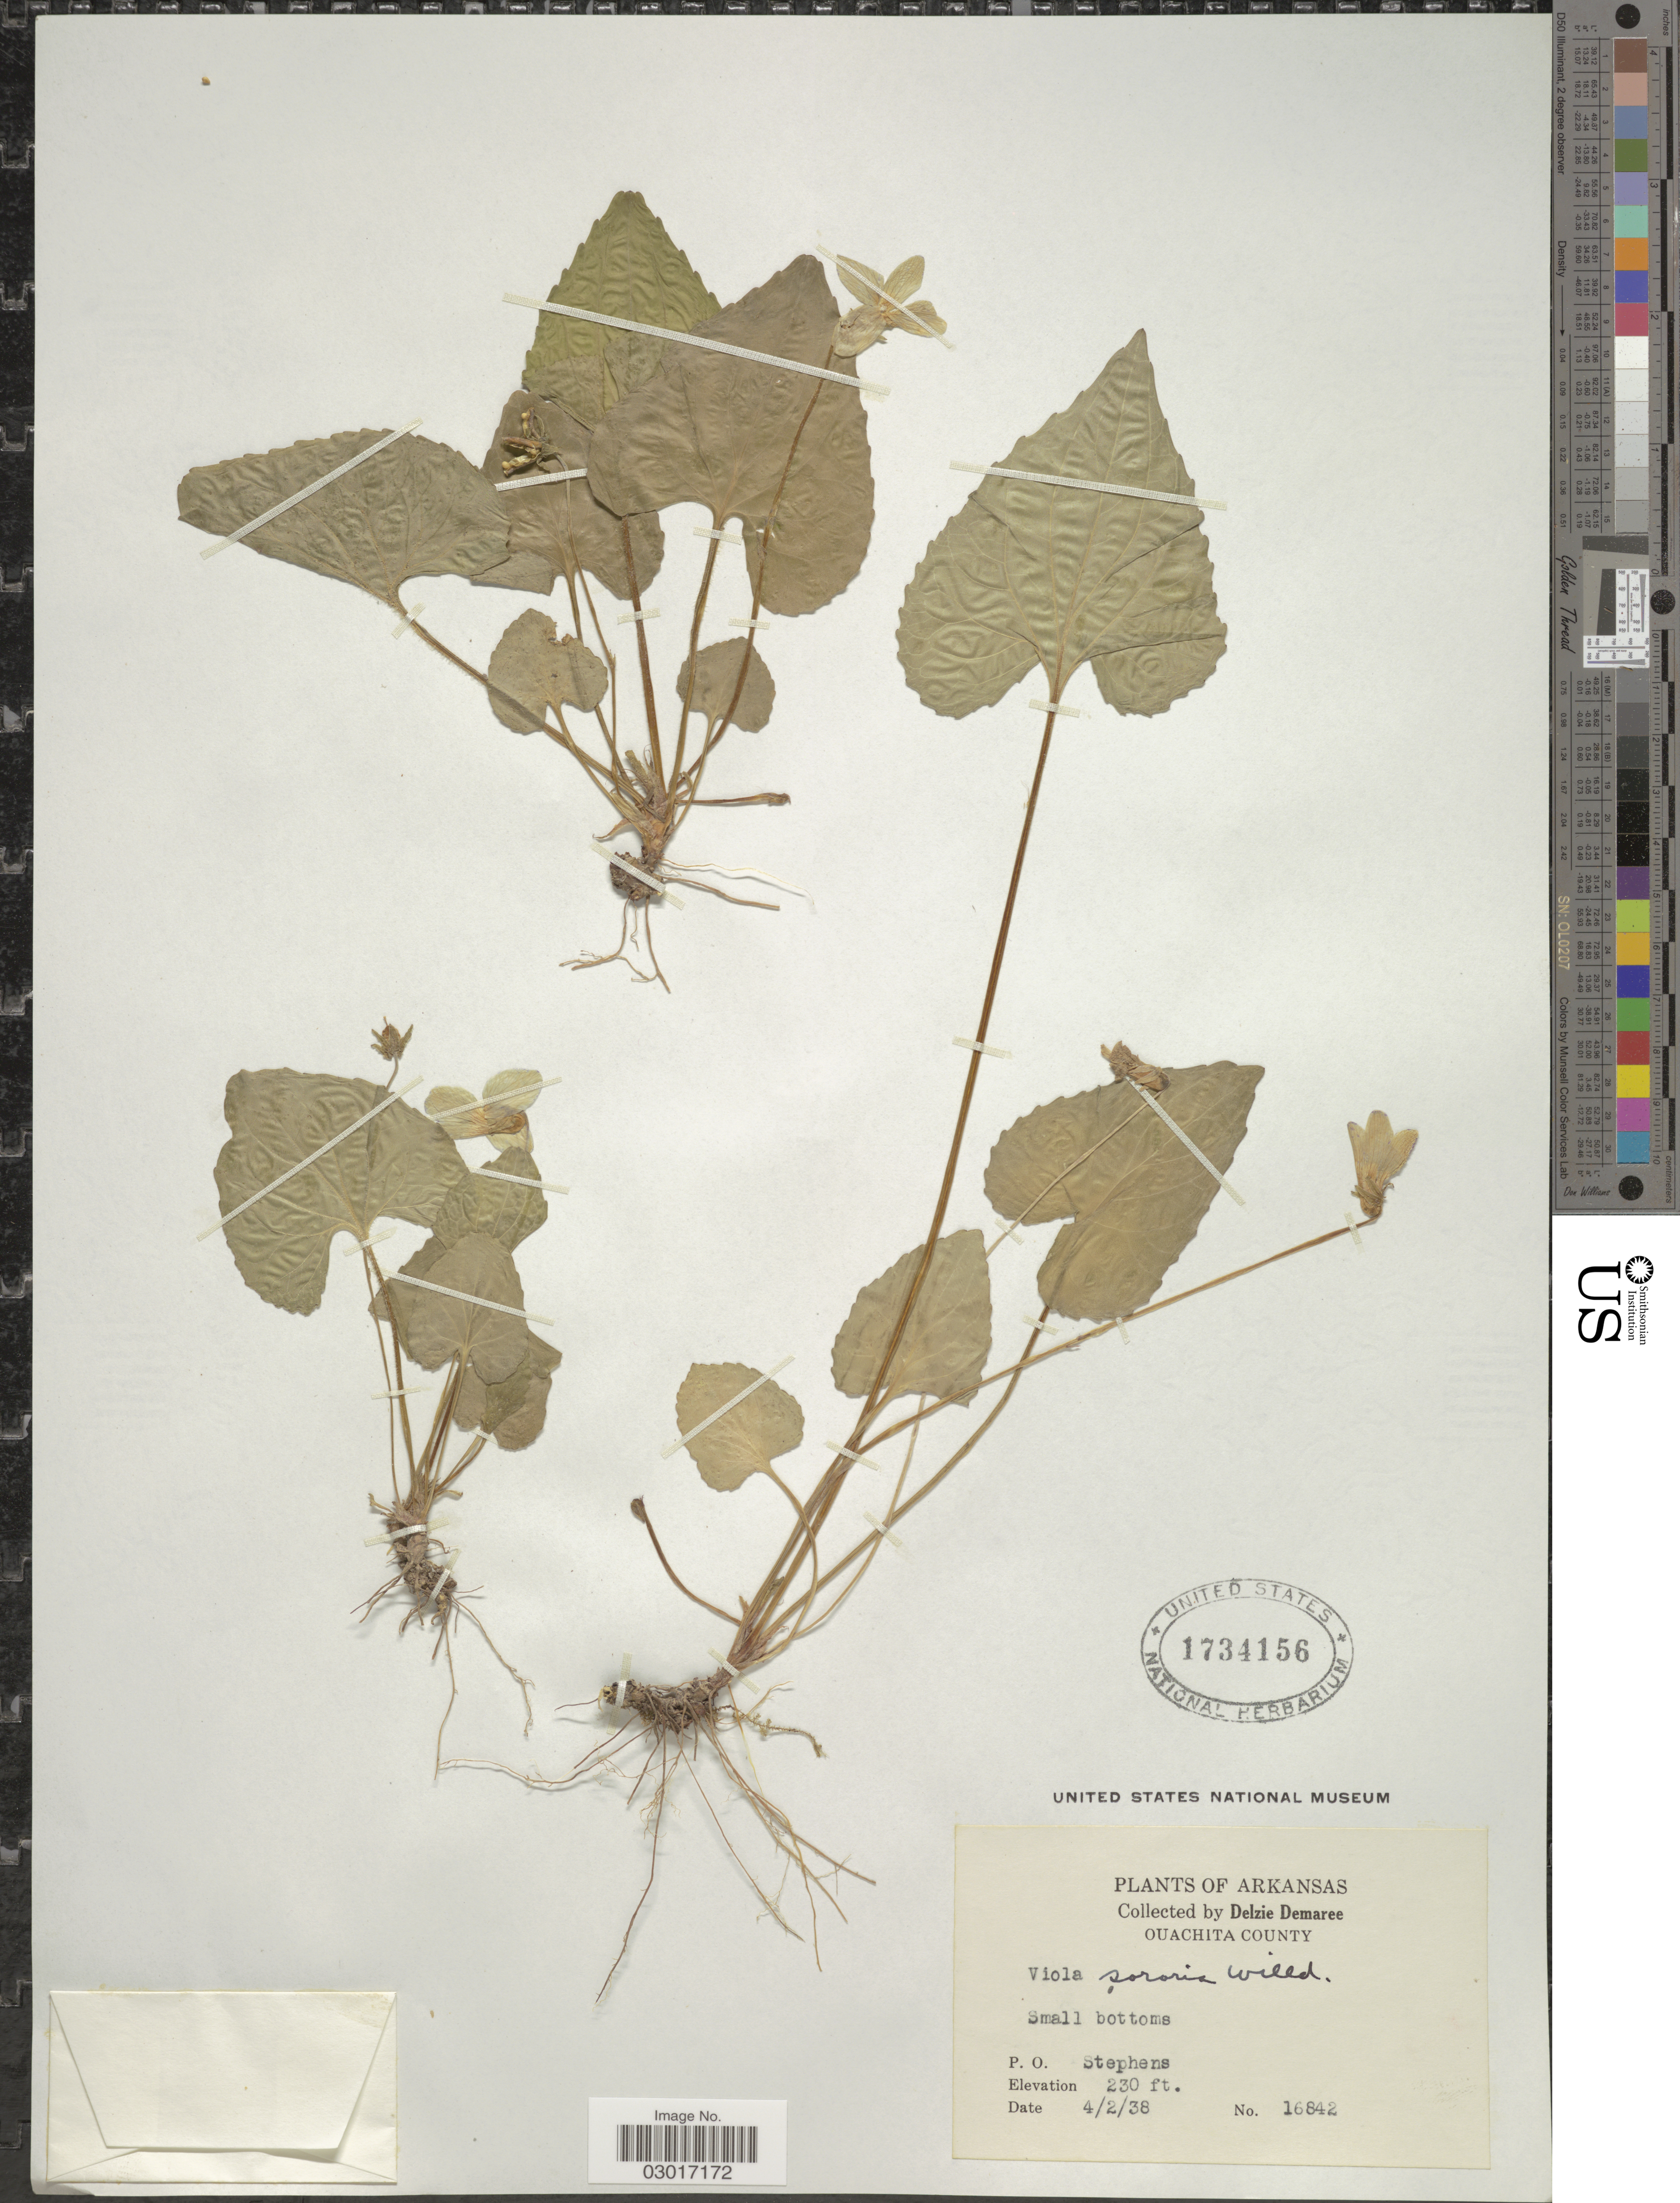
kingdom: Plantae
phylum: Tracheophyta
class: Magnoliopsida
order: Malpighiales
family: Violaceae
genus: Viola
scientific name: Viola sororia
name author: Willd.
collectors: D. Demaree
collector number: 16842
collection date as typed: Transcribed d/m/y: 2/4/38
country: United States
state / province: Arkansas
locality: Ouachita County. P.O. Stephens.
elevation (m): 70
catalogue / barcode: US 1734156